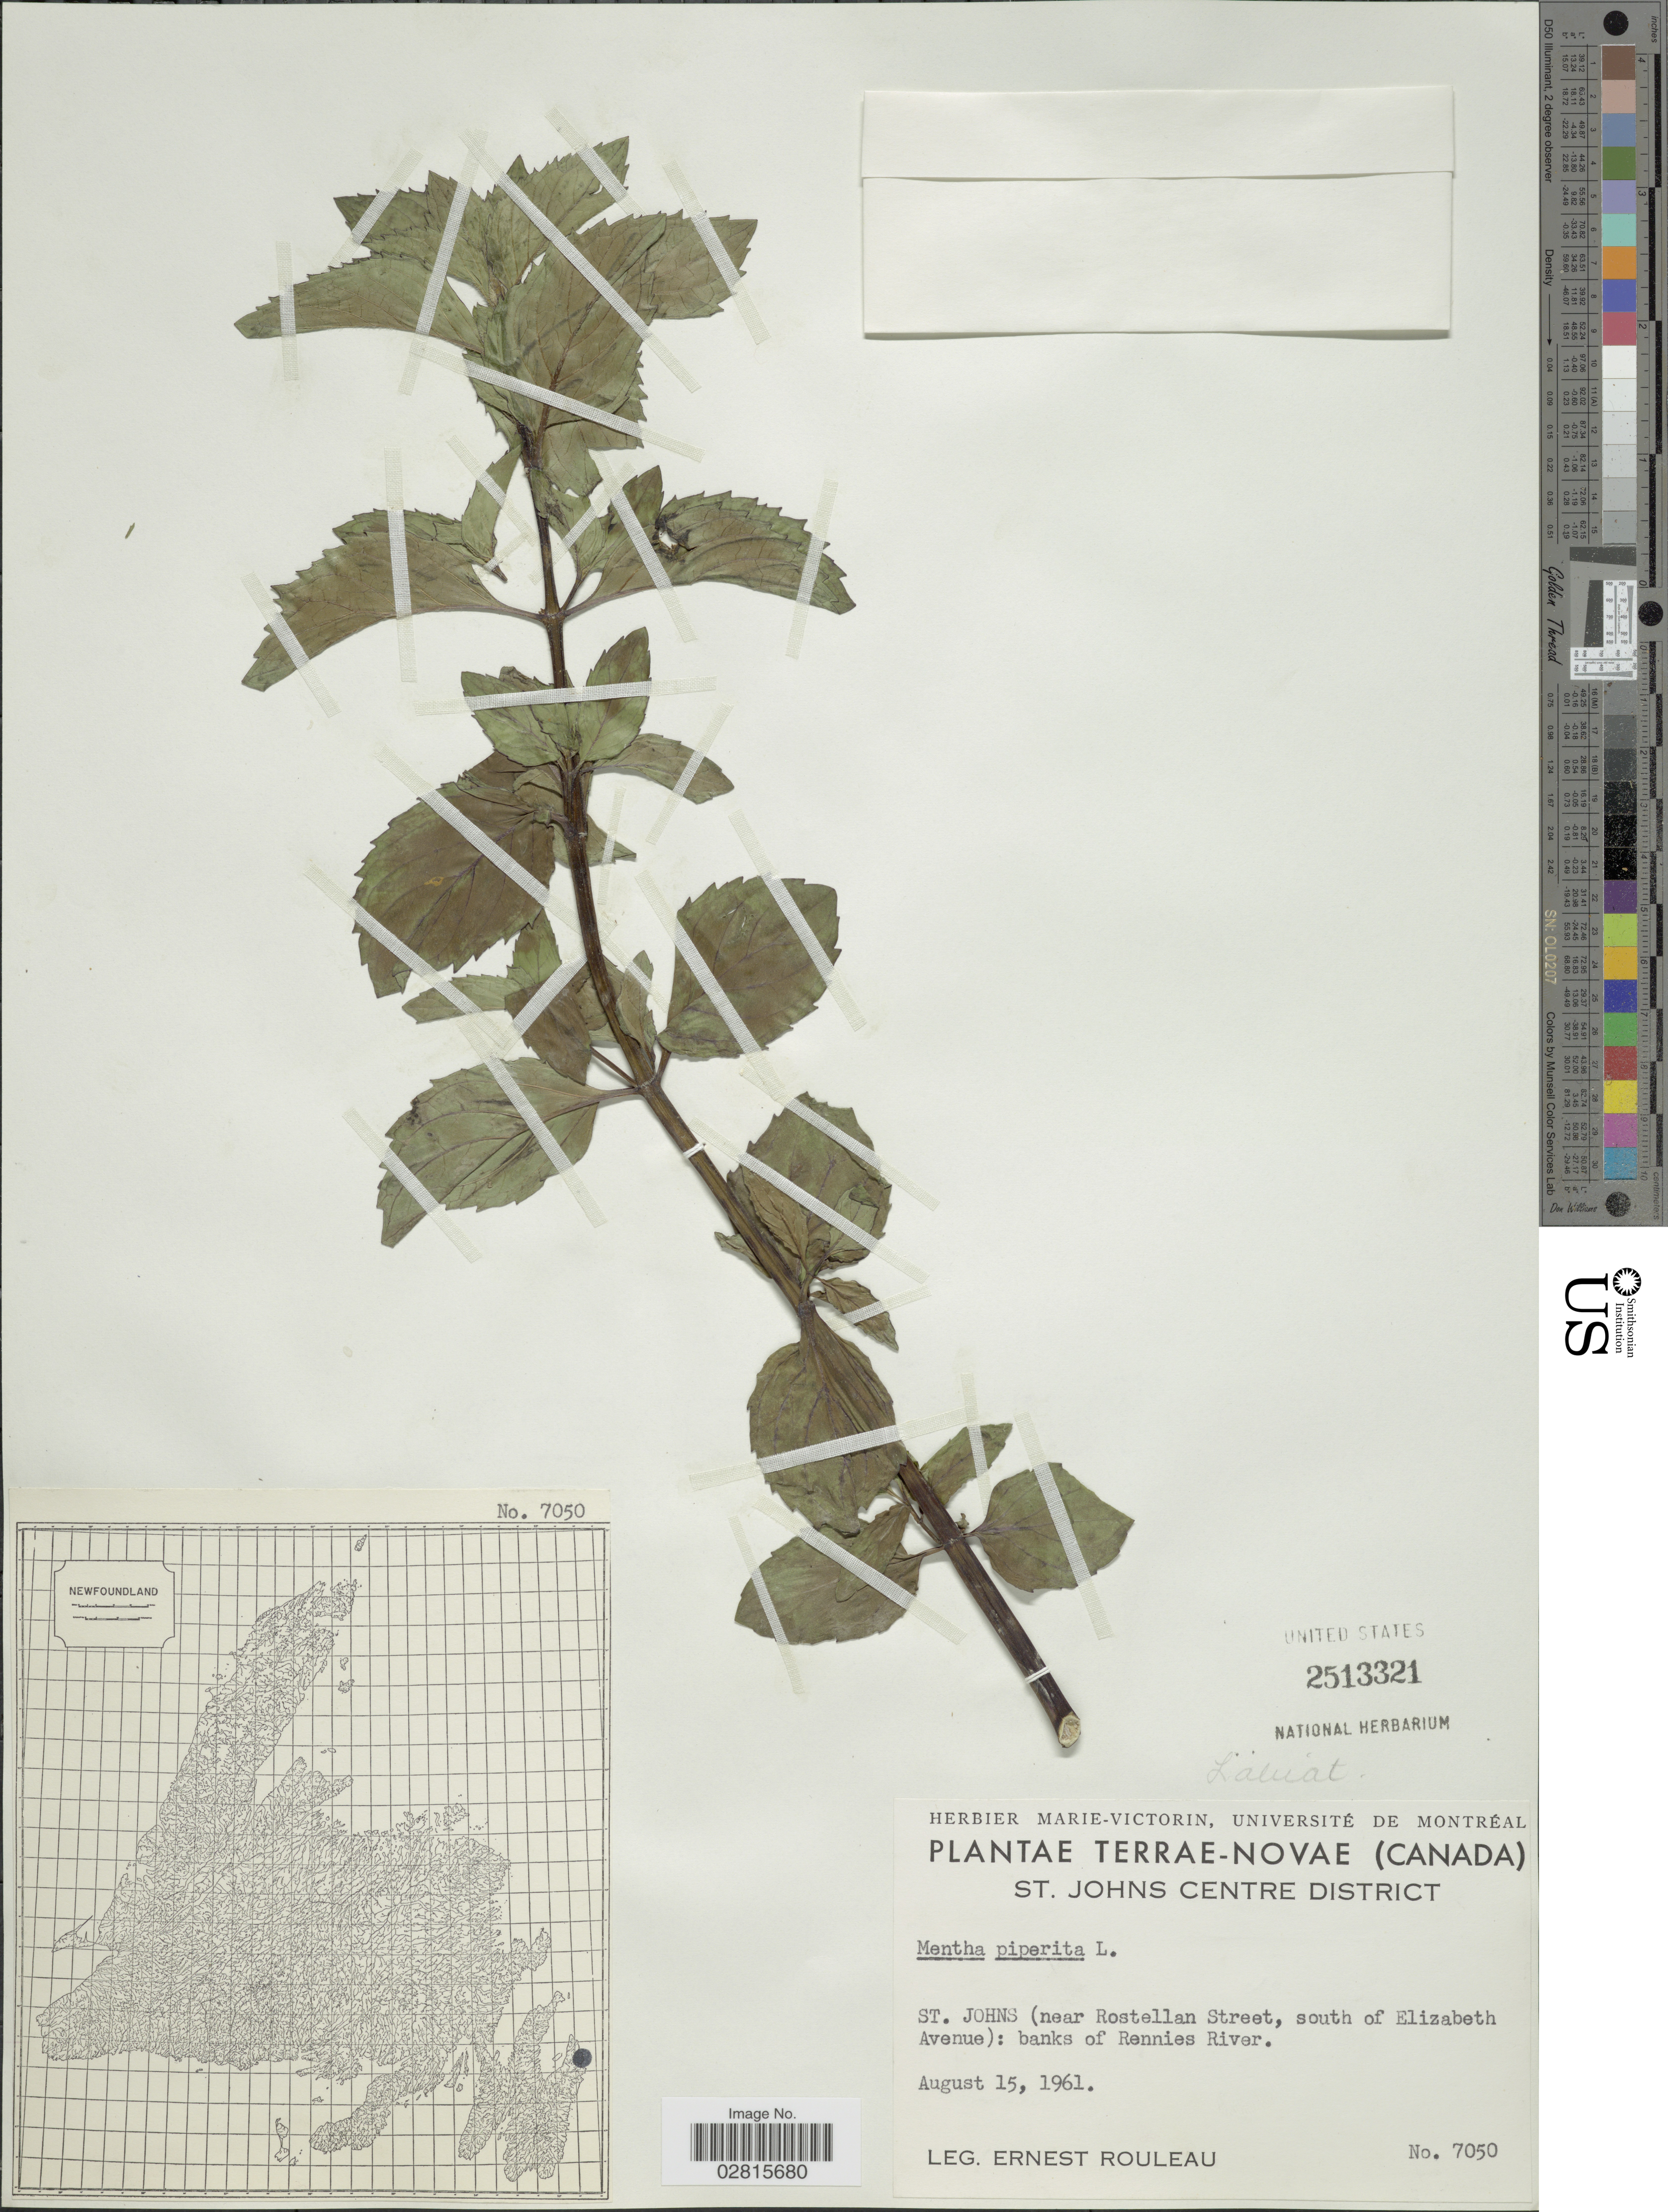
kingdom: Plantae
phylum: Tracheophyta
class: Magnoliopsida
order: Lamiales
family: Lamiaceae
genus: Mentha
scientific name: Mentha x piperita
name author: L.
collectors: E. Rouleau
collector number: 7050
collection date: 1961-08-15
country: Canada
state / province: Newfoundland and Labrador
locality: Terrae-Novae, St. Johns Centre District, St. Johns (near Rostellan Street, south of Elizabeth Avenue): banks of Rennies River.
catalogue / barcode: US 2513321